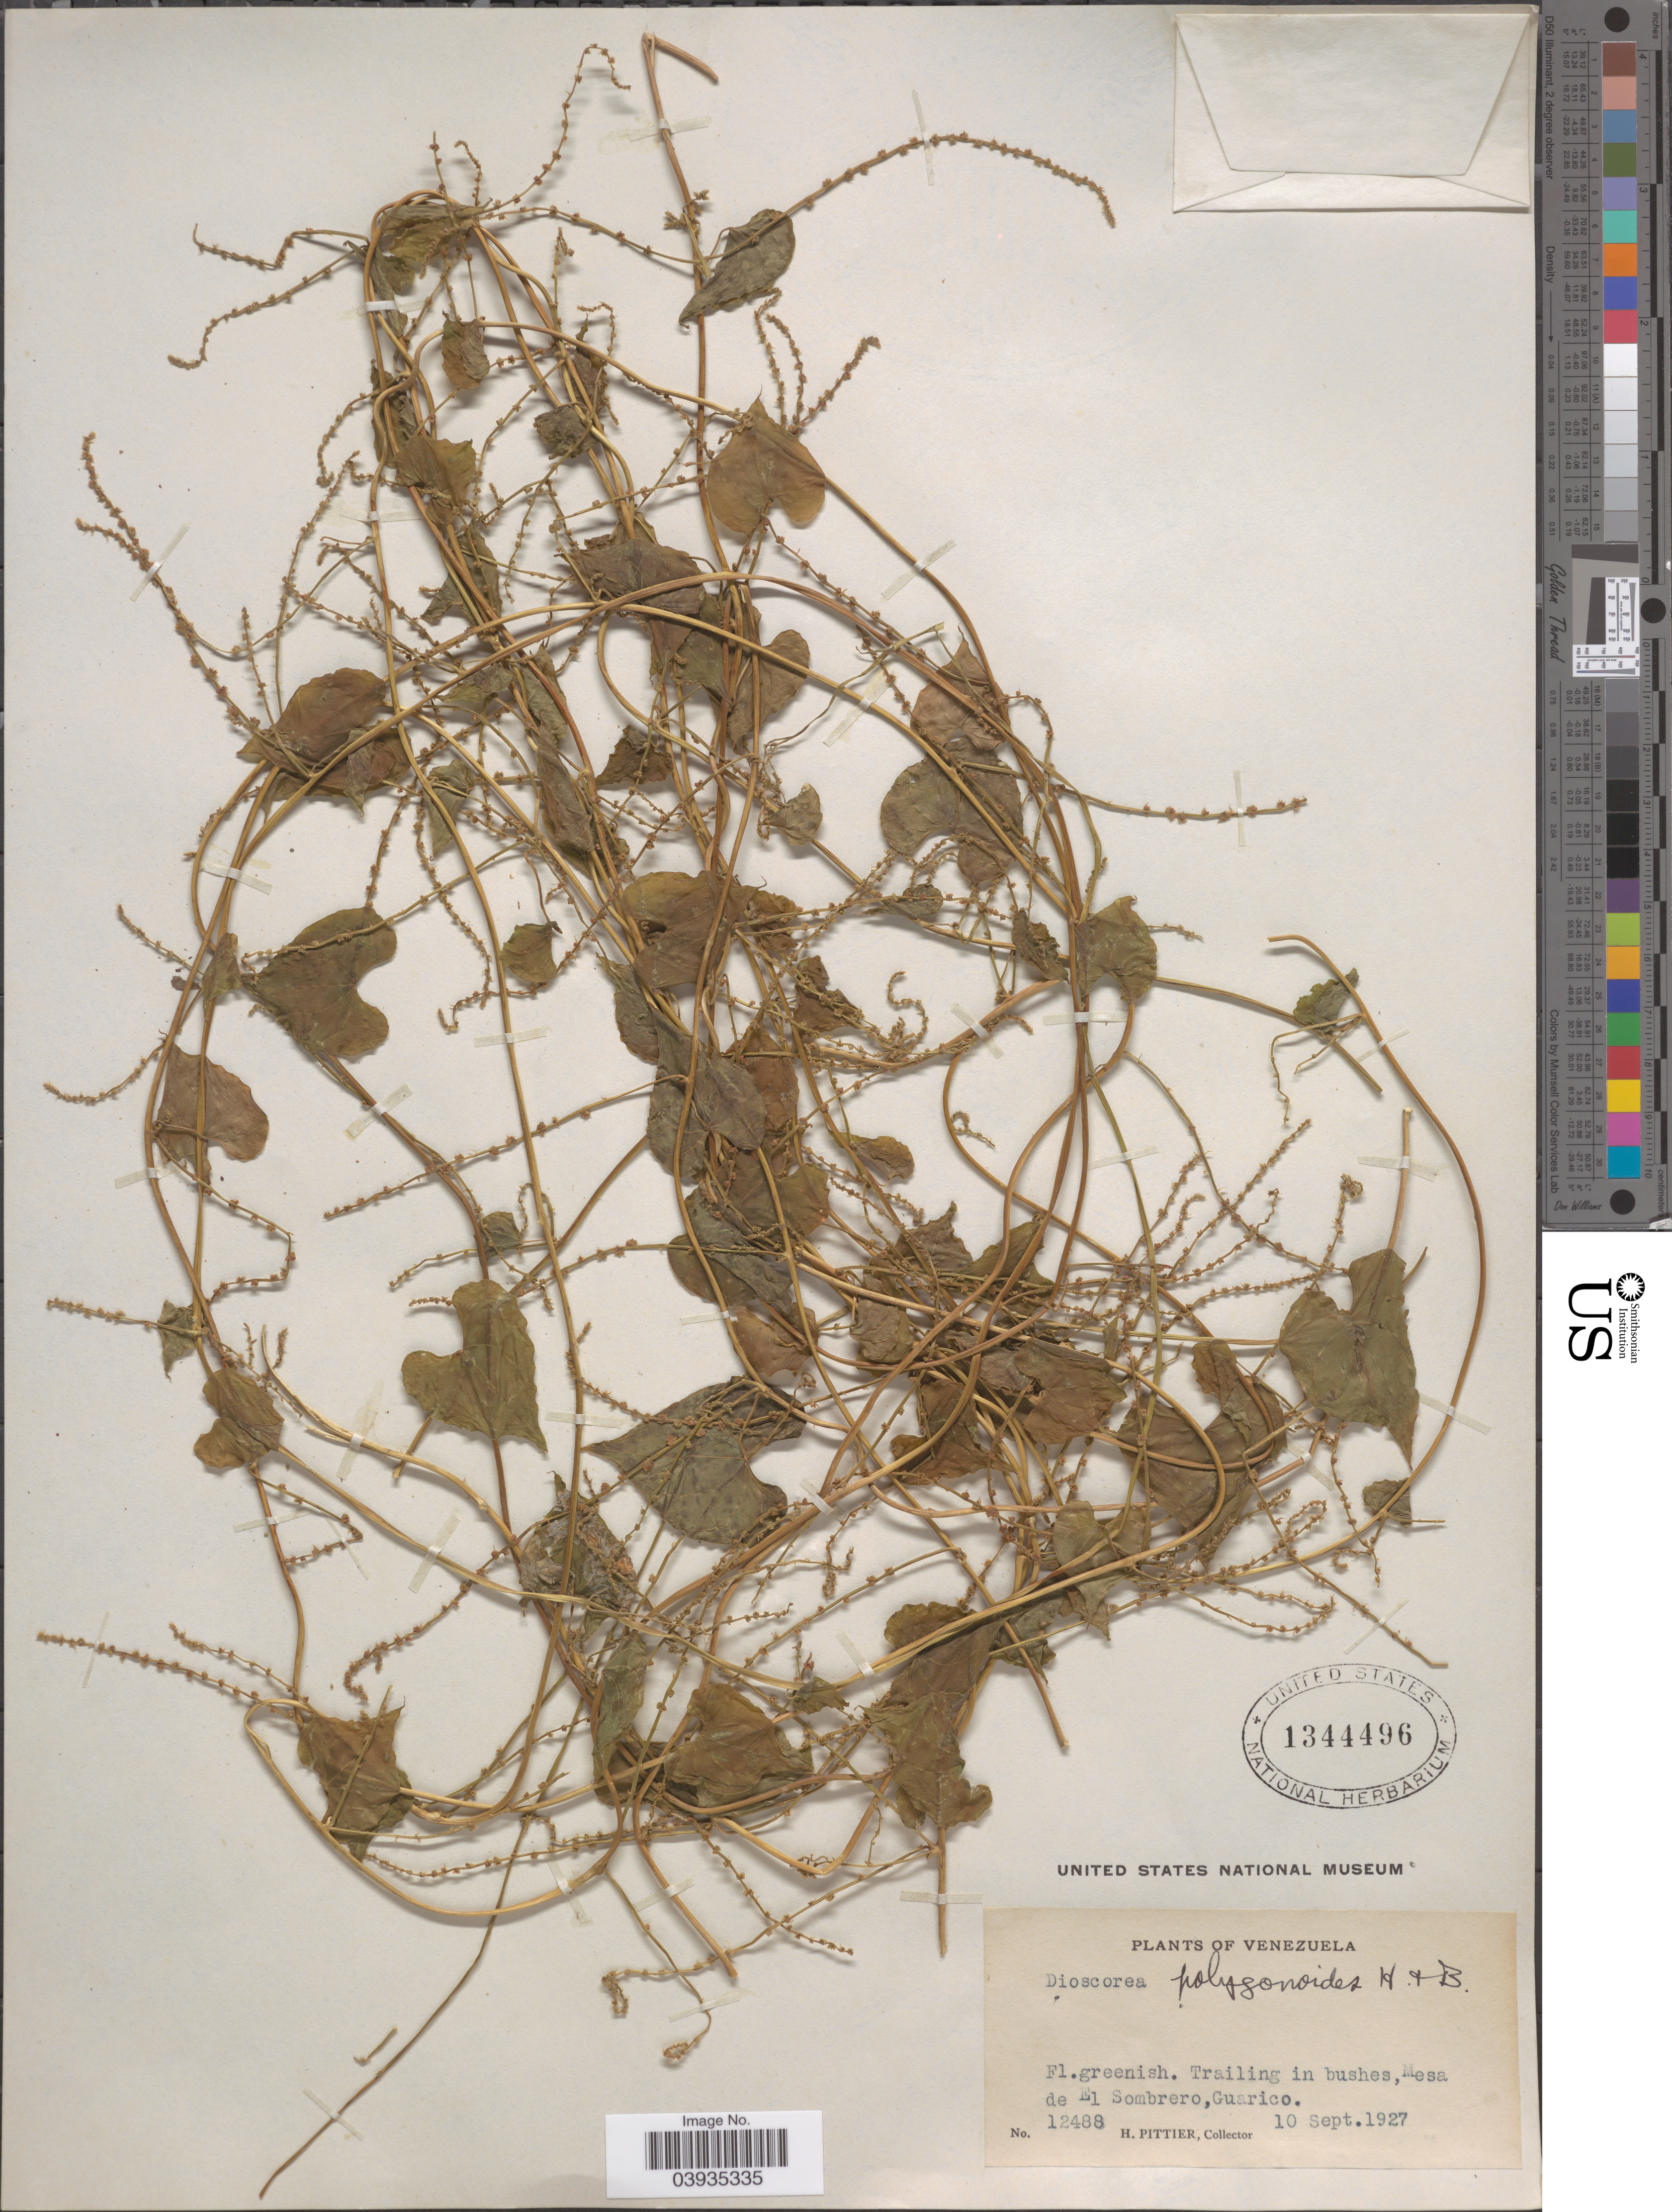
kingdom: Plantae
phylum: Tracheophyta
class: Liliopsida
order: Dioscoreales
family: Dioscoreaceae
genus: Dioscorea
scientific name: Dioscorea polygonoides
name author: Humb. & Bonpl. ex Willd.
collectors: H. F. Pittier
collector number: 12488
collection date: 1927-09-10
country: Venezuela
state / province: Guarico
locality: Mesa de El Sombrero.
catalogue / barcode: US 1344496